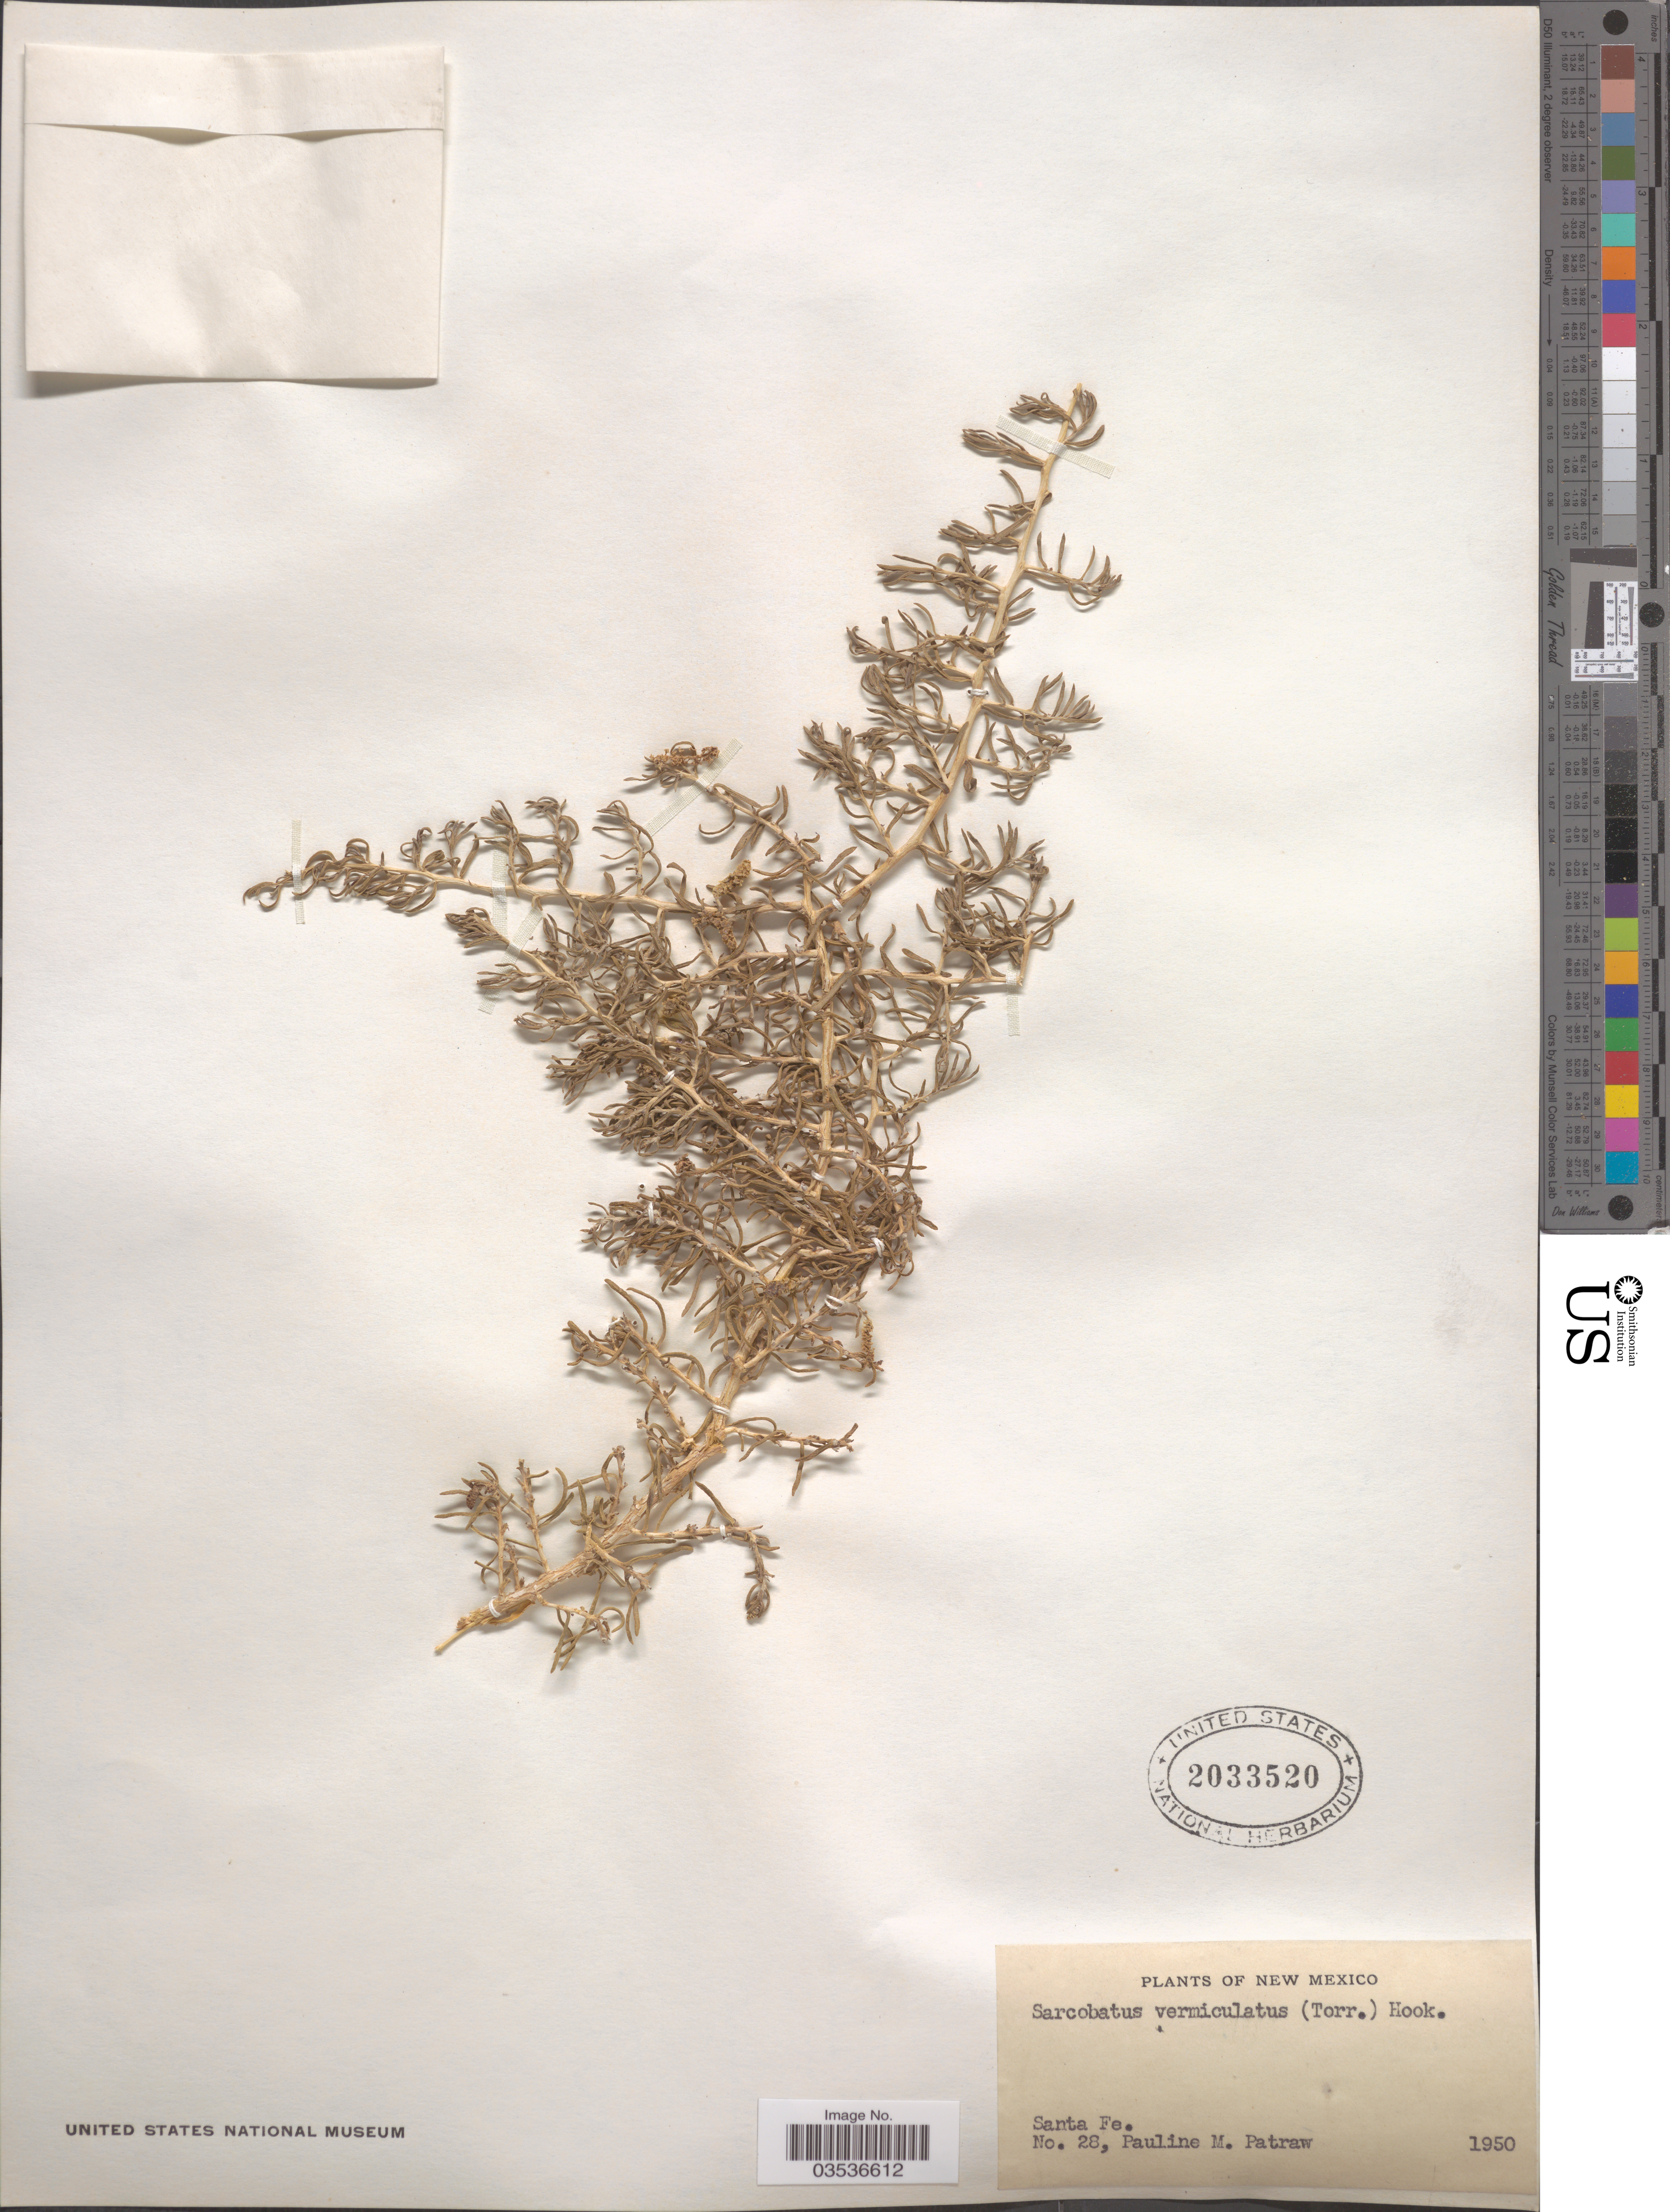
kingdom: Plantae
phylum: Tracheophyta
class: Magnoliopsida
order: Caryophyllales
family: Sarcobataceae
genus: Sarcobatus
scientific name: Sarcobatus vermiculatus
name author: (Hook.) Torr.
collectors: P. Patraw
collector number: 28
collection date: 1950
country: United States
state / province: New Mexico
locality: Santa Fe.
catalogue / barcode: US 2033520